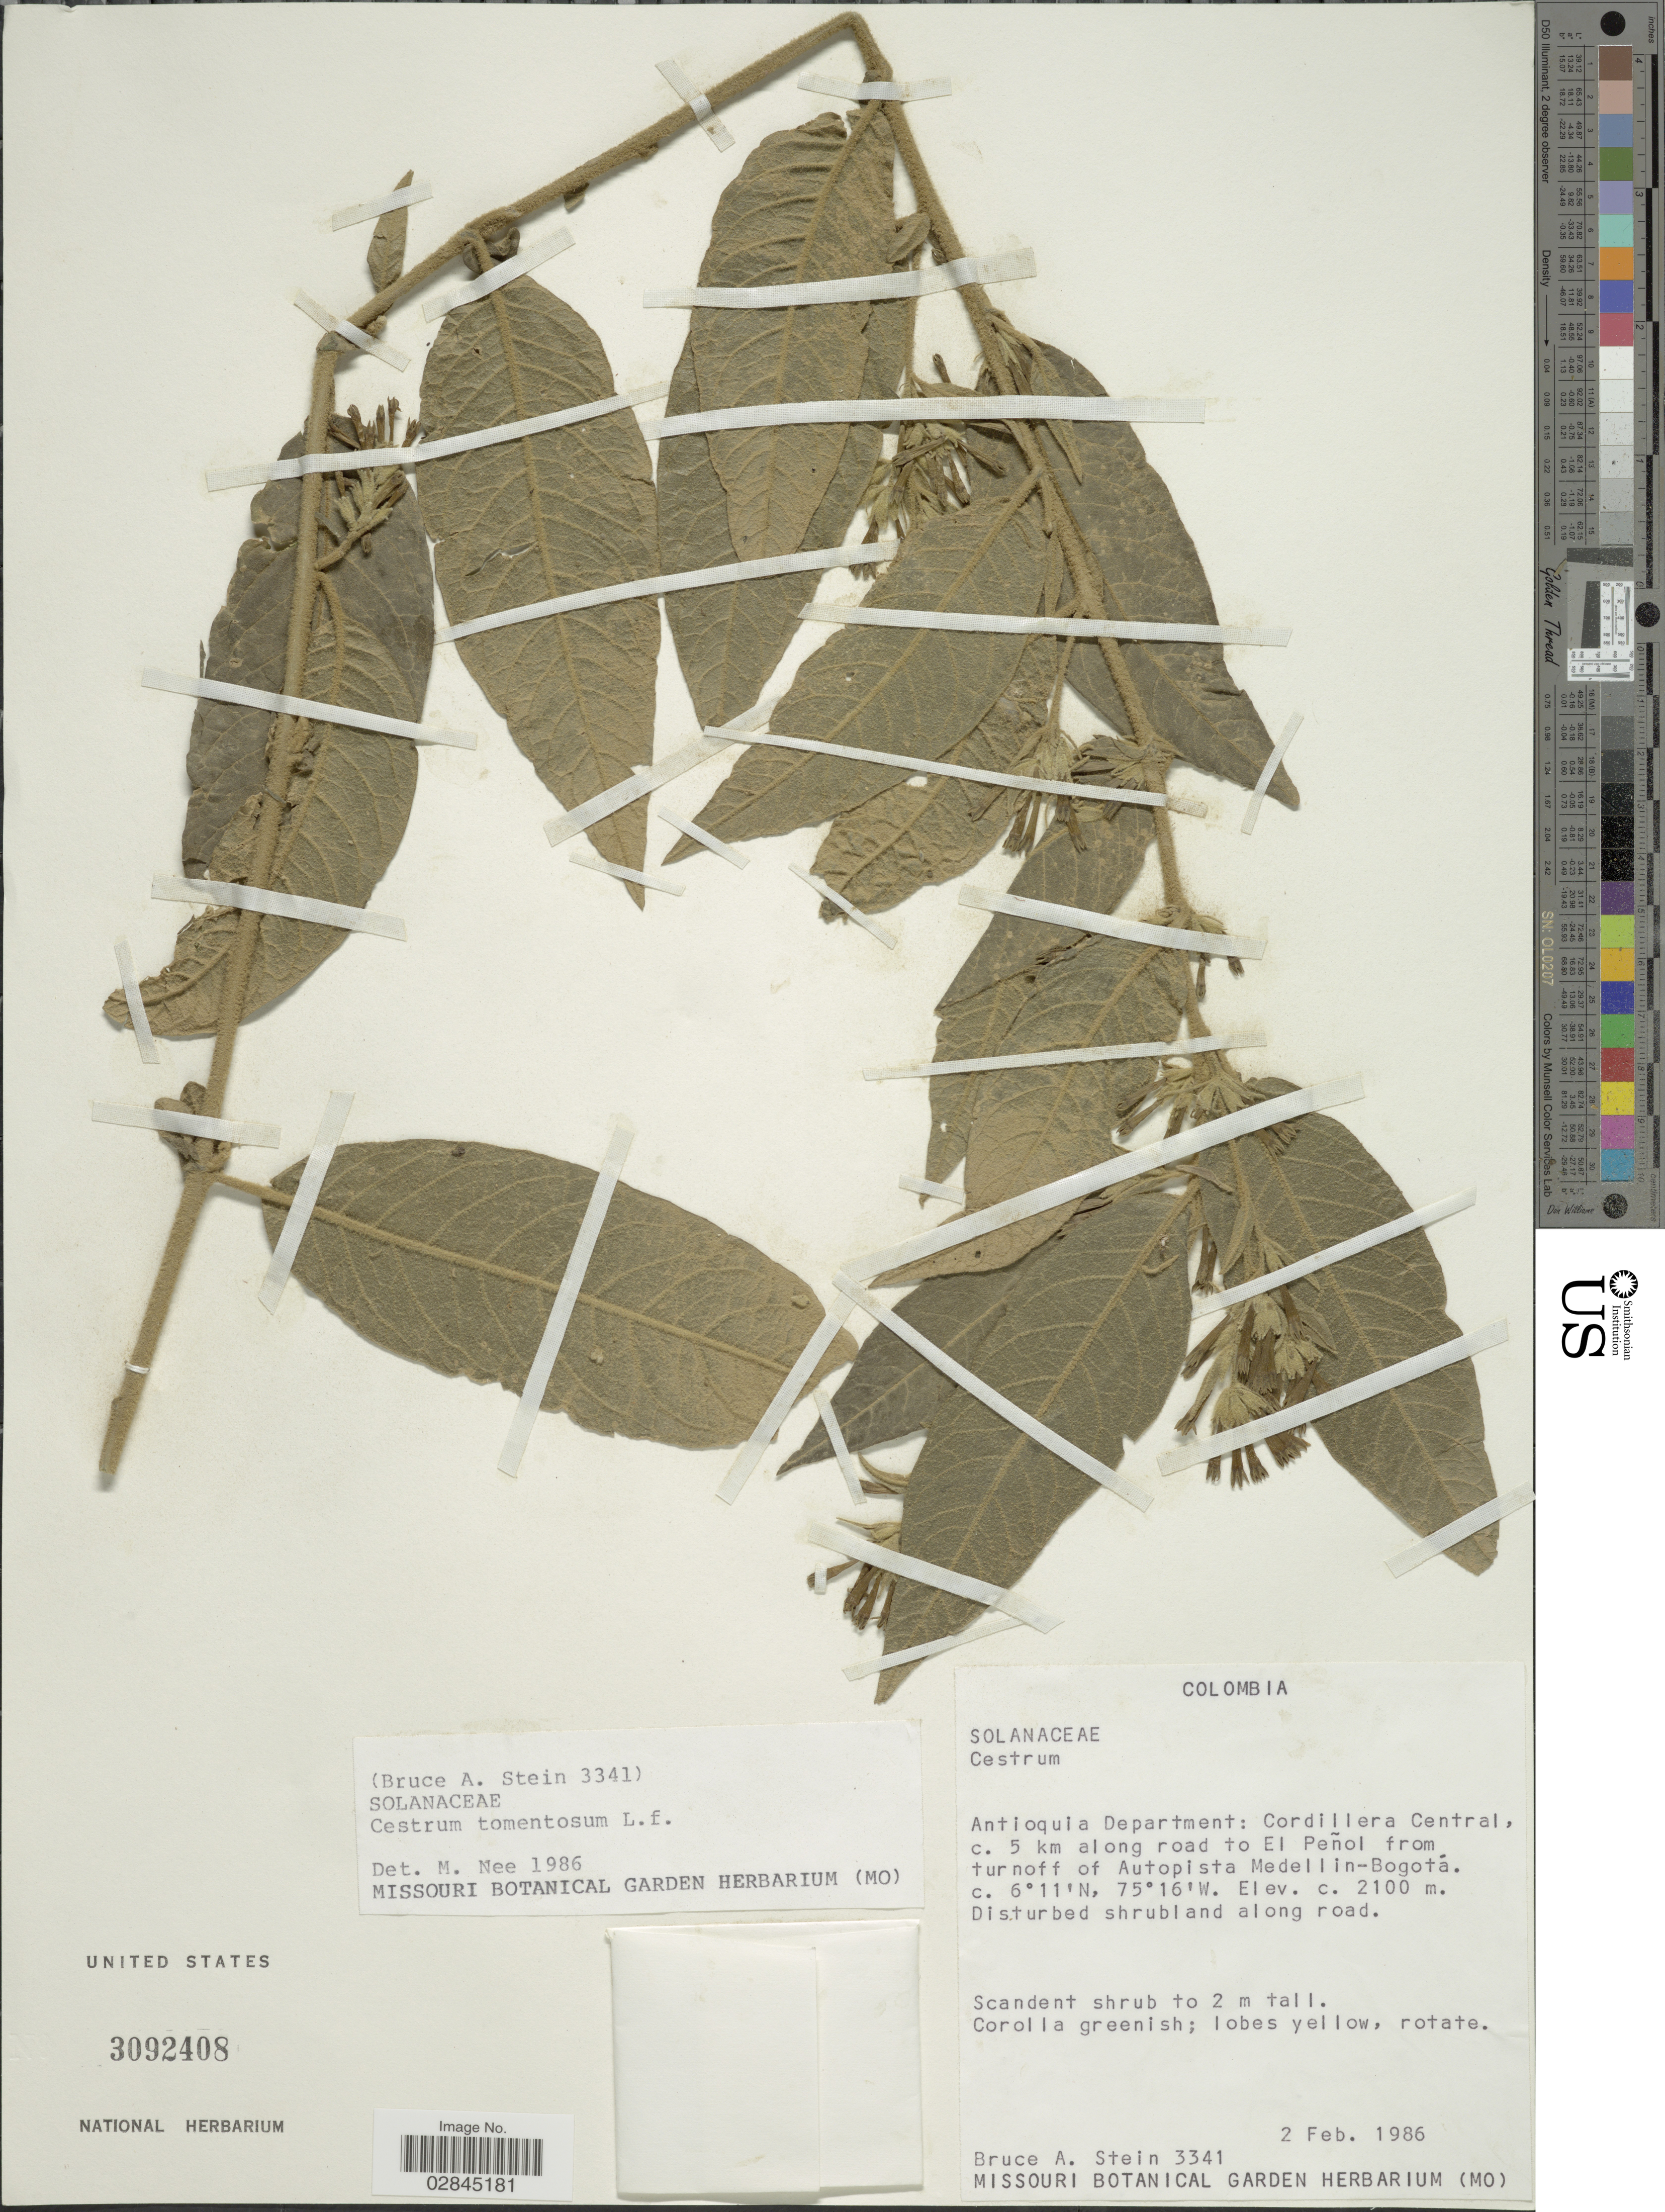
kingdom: Plantae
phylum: Tracheophyta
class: Magnoliopsida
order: Solanales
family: Solanaceae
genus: Cestrum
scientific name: Cestrum tomentosum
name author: L. f.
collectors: B. A. Stein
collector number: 3341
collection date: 1986-01-02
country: Colombia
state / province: Antioquia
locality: Antioquia Department: Cordillera Central, c. 5 km along road to El Peñol from turnoff of Autopista Medellin-Bogotá.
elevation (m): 2100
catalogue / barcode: US 3092408